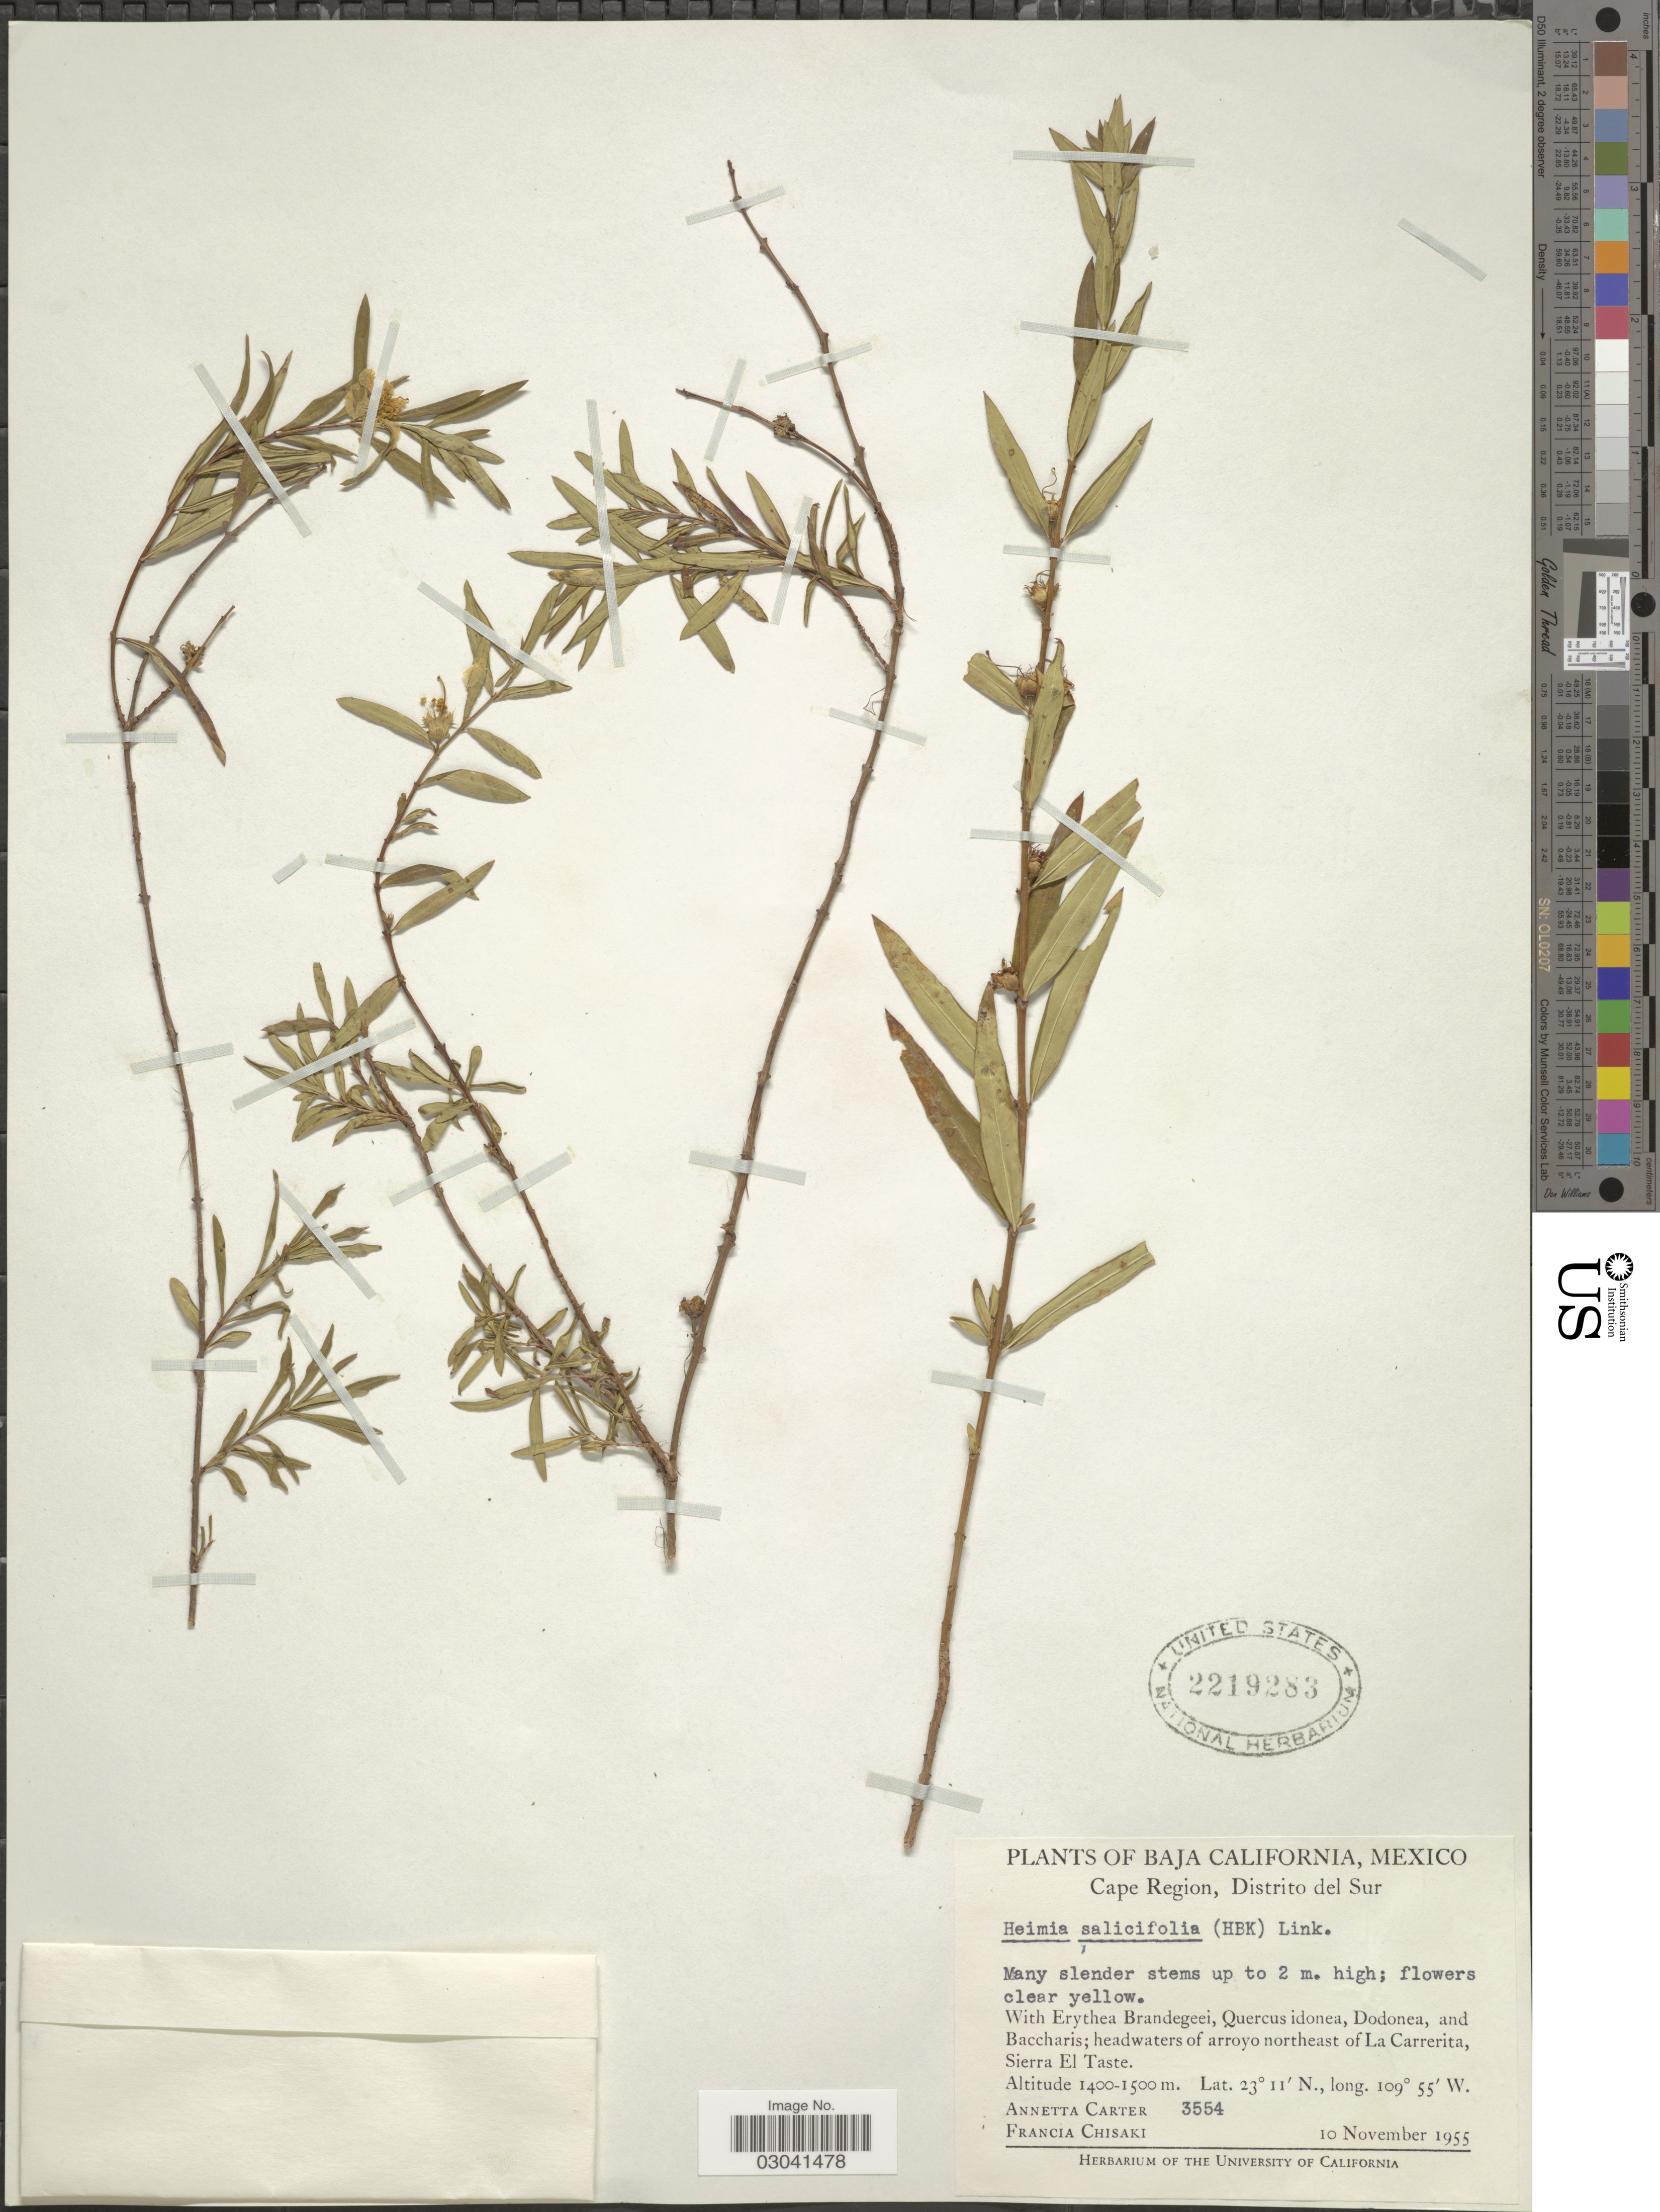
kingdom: Plantae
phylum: Tracheophyta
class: Magnoliopsida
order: Myrtales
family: Lythraceae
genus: Heimia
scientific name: Heimia salicifolia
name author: Link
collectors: A. Carter & F. Chisaki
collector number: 3554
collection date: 1955-11-10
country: Mexico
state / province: Baja California Sur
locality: Cape Region, Distrito del Sur, headwaters of arroyo northeast of La Carrerita, Sierra El Taste.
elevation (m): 1400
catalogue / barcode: US 2219283